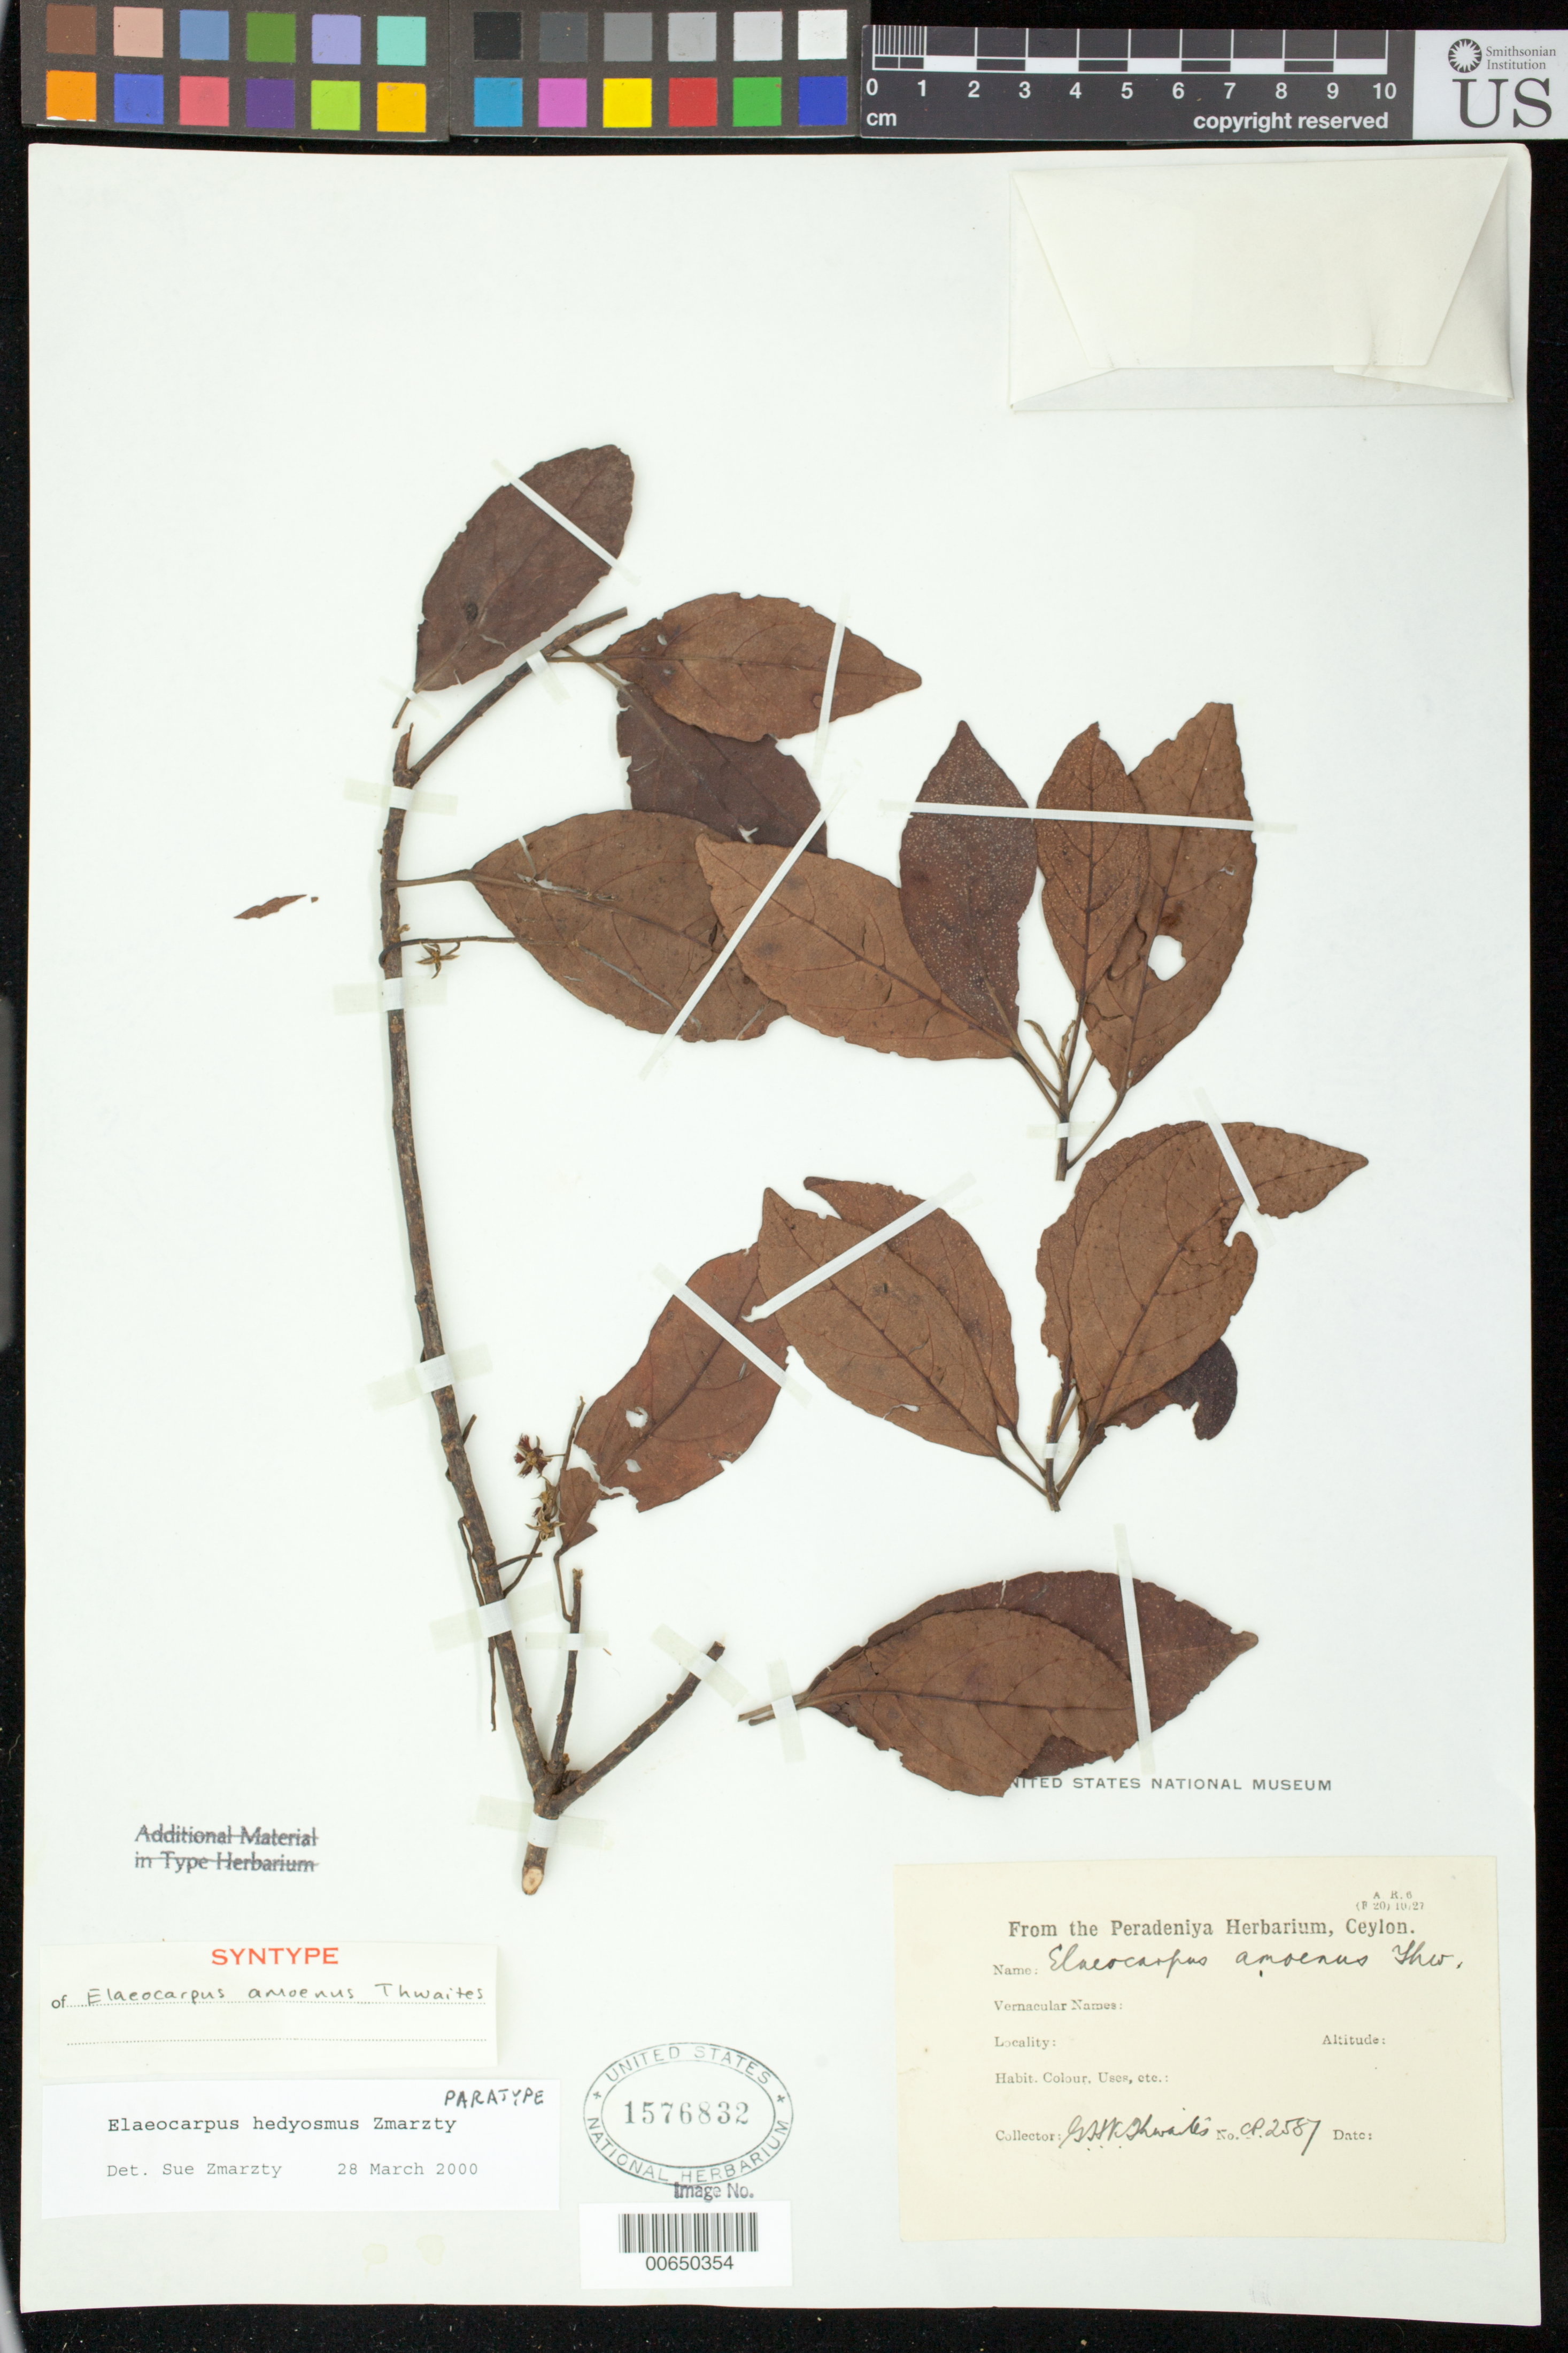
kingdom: Plantae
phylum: Tracheophyta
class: Magnoliopsida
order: Oxalidales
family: Elaeocarpaceae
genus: Elaeocarpus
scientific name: Elaeocarpus amoenus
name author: Thwaites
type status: Isosyntype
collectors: G. H. K. Thwaites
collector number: CP 2587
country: Sri Lanka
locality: "Ceylon"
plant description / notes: Also a paratype of Elaeocarpus hedyosmus Zmarzty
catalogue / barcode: US 1576832